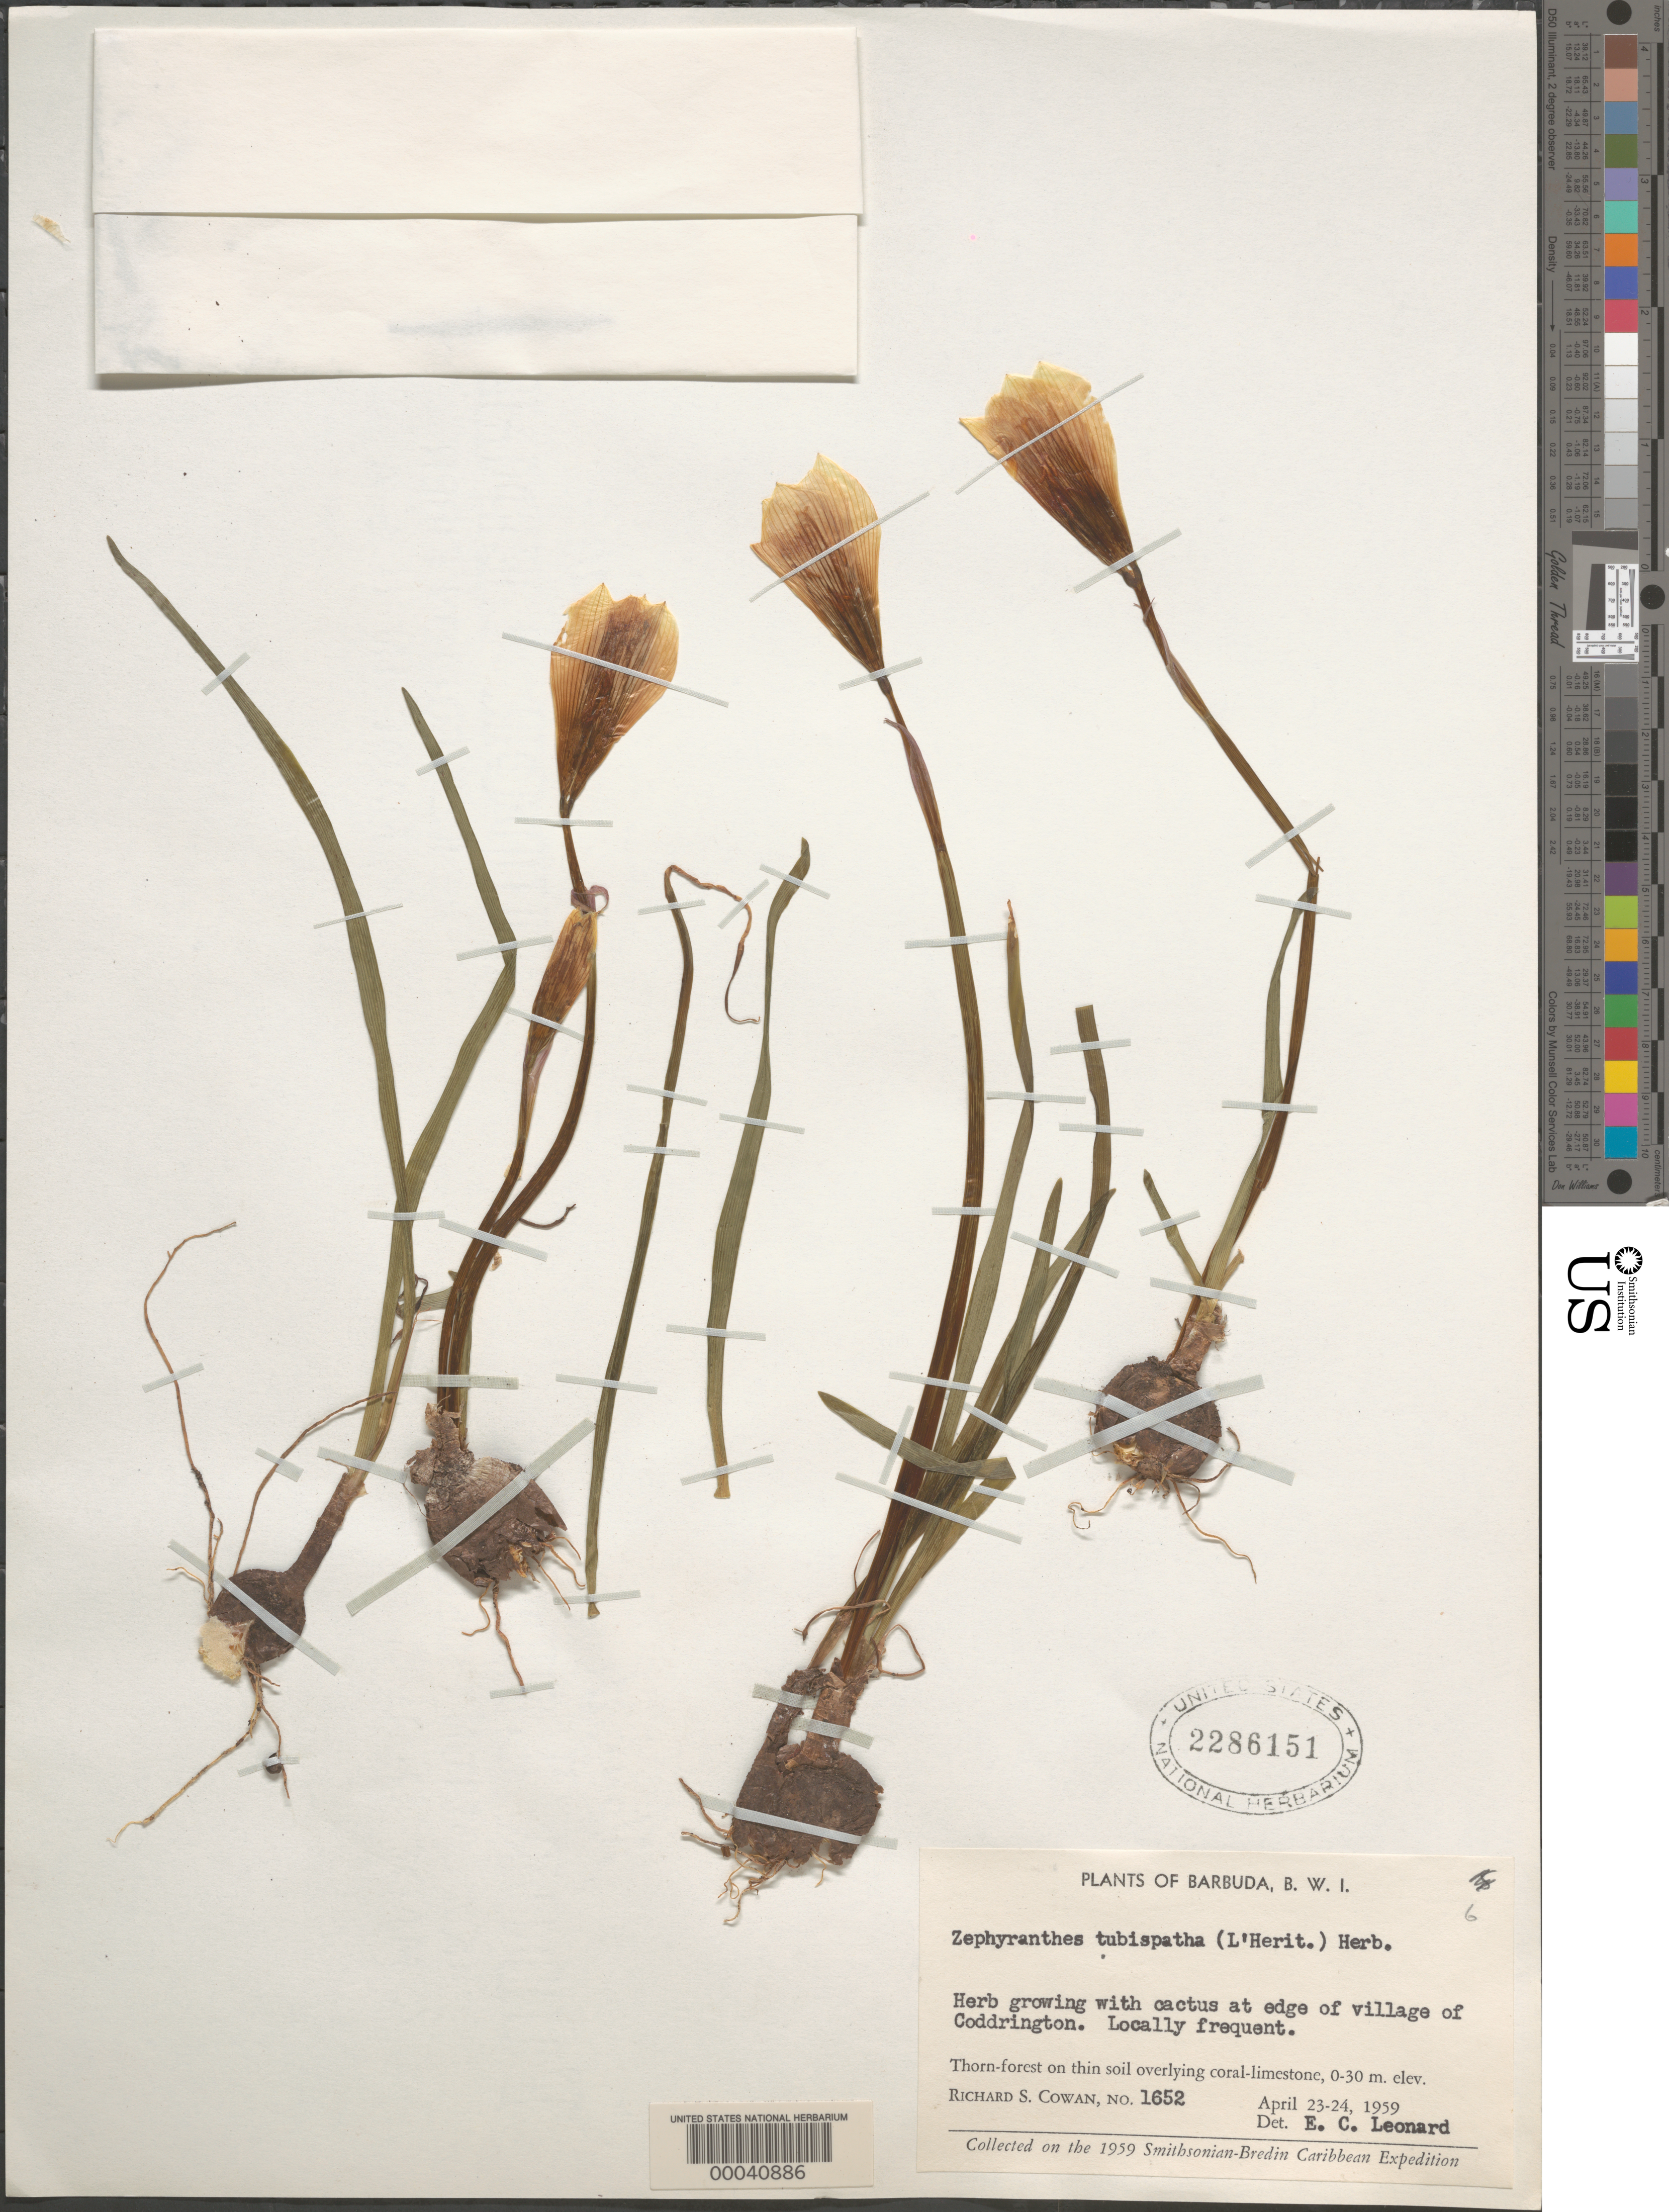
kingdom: Plantae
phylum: Tracheophyta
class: Liliopsida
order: Asparagales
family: Amaryllidaceae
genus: Zephyranthes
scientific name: Zephyranthes tubispatha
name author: (L'Hér.) Hub.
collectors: R. S. Cowan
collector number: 1652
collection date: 1959-04-23/1959-04-24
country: Antigua and Barbuda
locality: Barbuda. At edge of village of Coddrington. Thorn-forest on thin soil overlying coral-limestone.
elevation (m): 0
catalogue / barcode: US 2286151